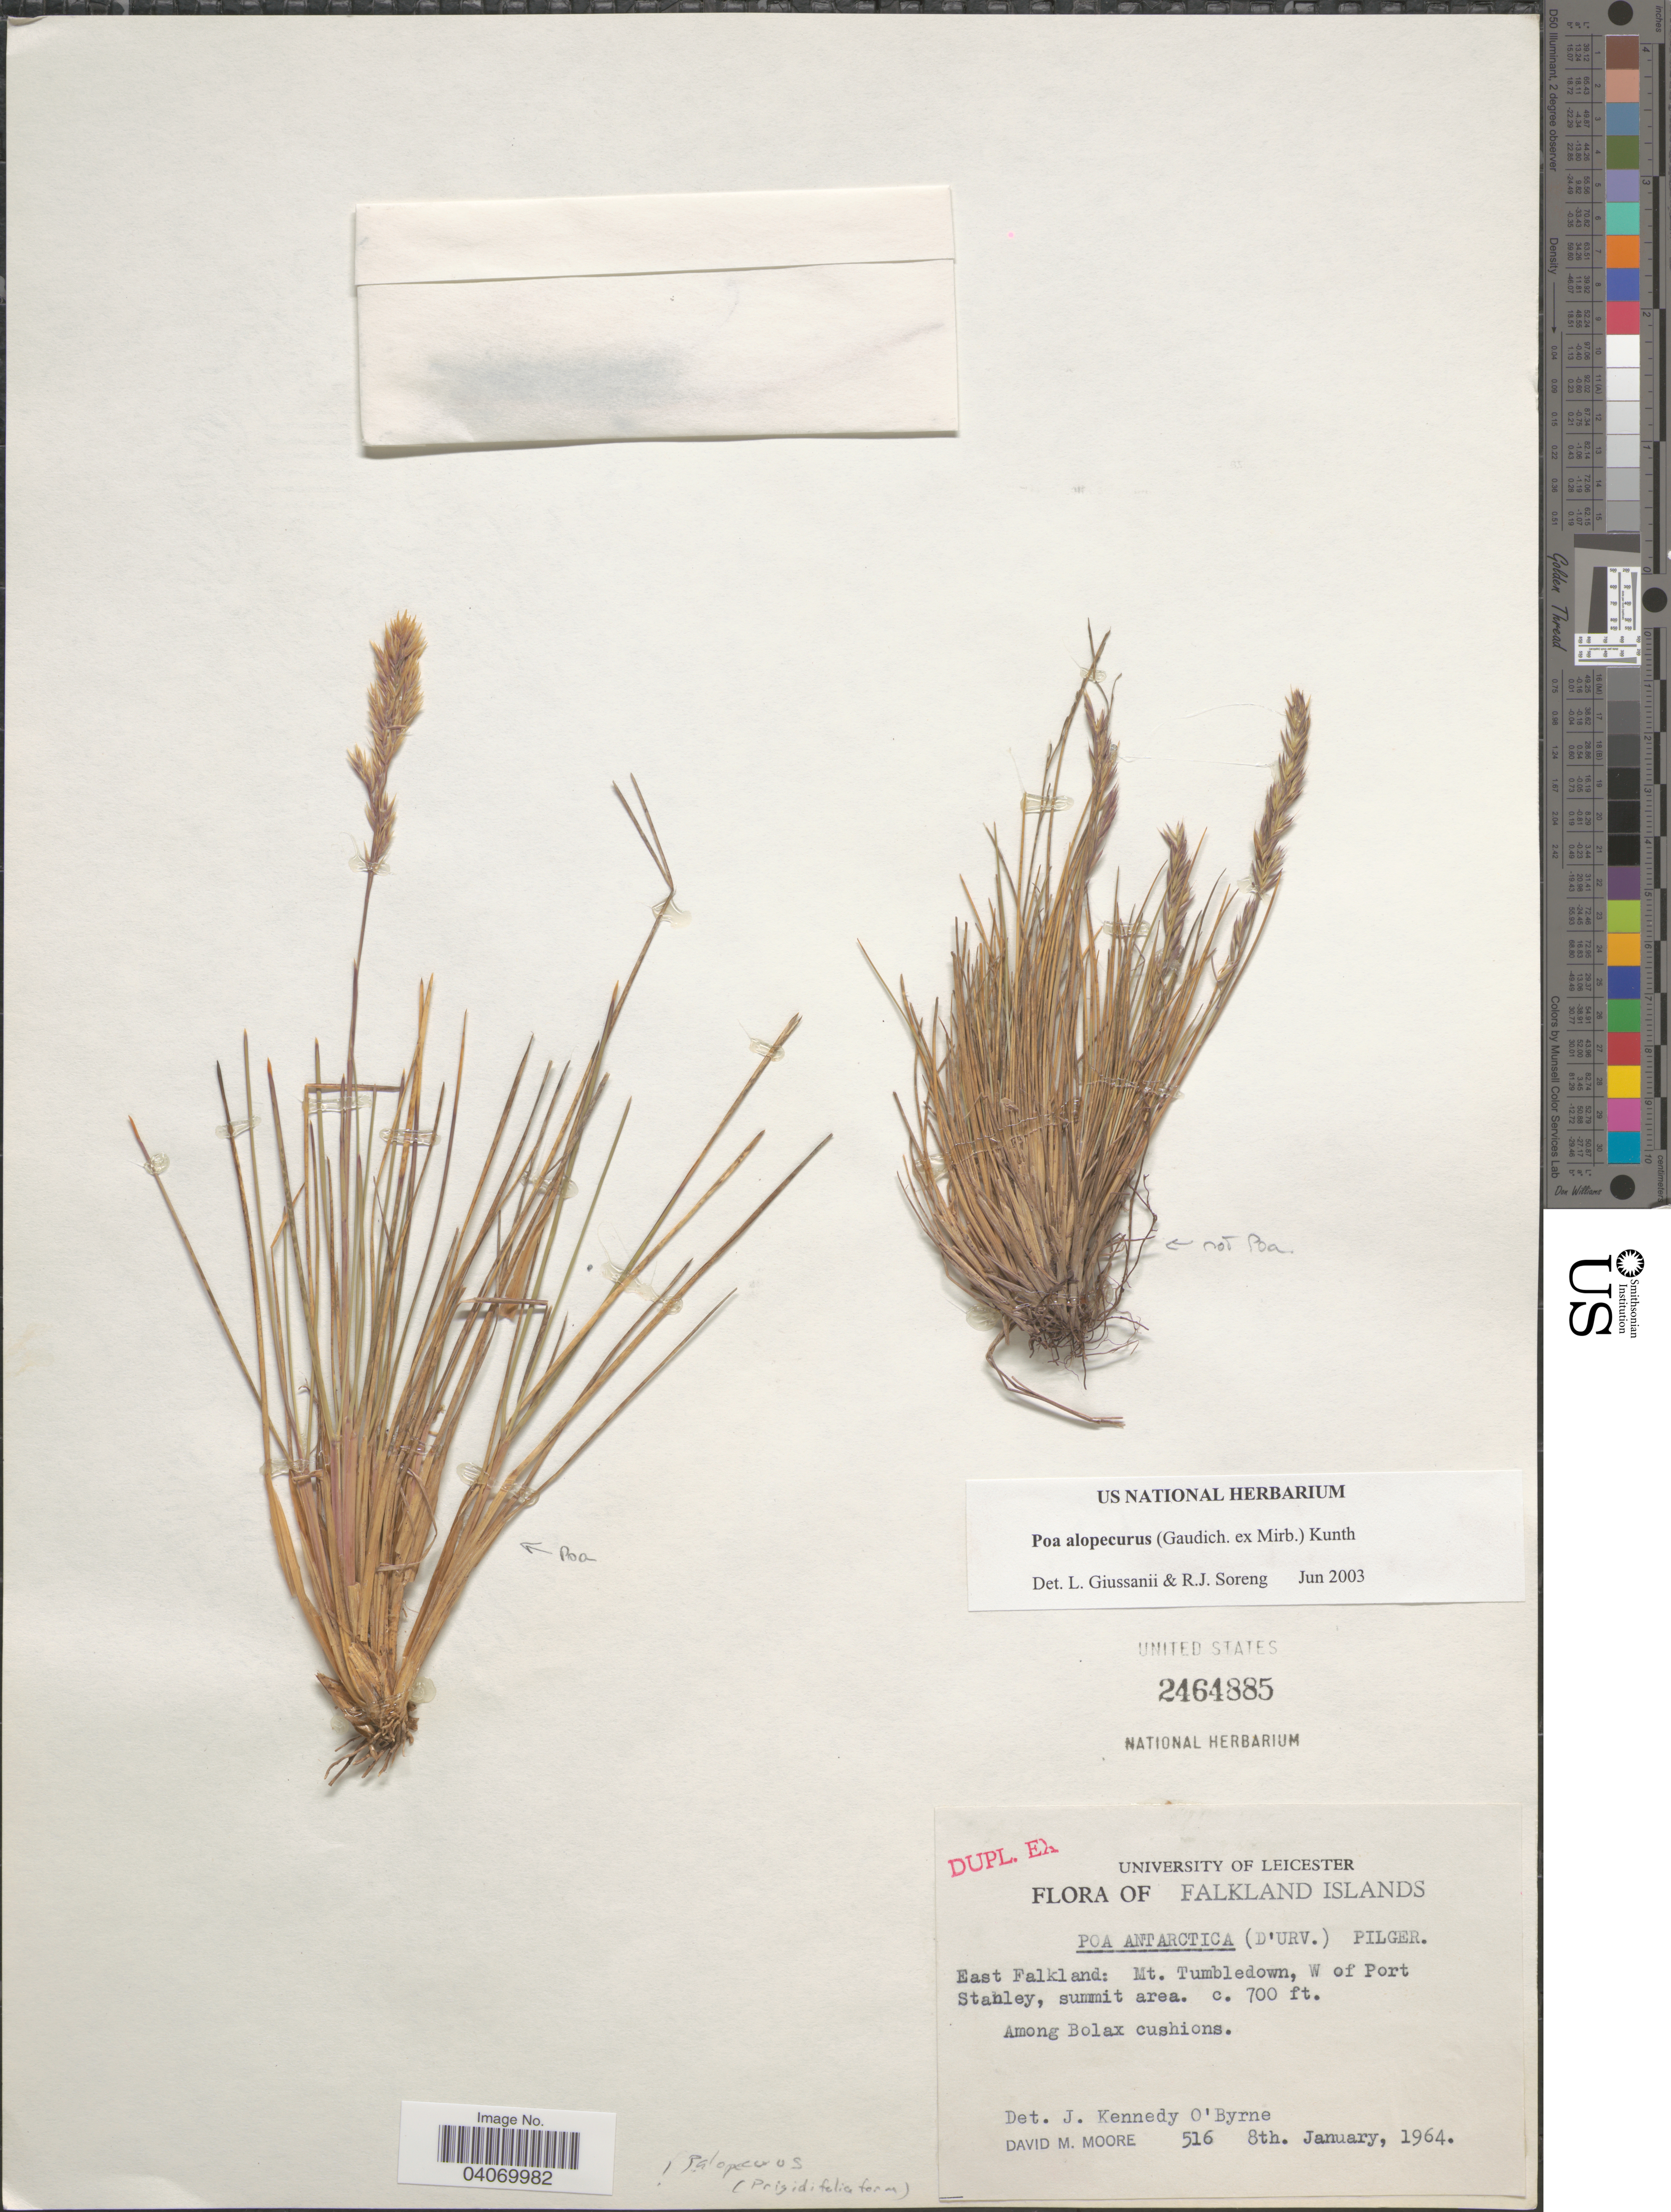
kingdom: Plantae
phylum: Tracheophyta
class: Liliopsida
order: Poales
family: Poaceae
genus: Poa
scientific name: Poa alopecurus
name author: (Gaudich. ex Mirb.) Kunth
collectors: D. Moore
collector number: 516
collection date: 1964-01-08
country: Falkland Islands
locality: East Falkland: Mt. Tumbledown, W of Port Stanley, summit area.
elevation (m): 213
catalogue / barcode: US 2464885